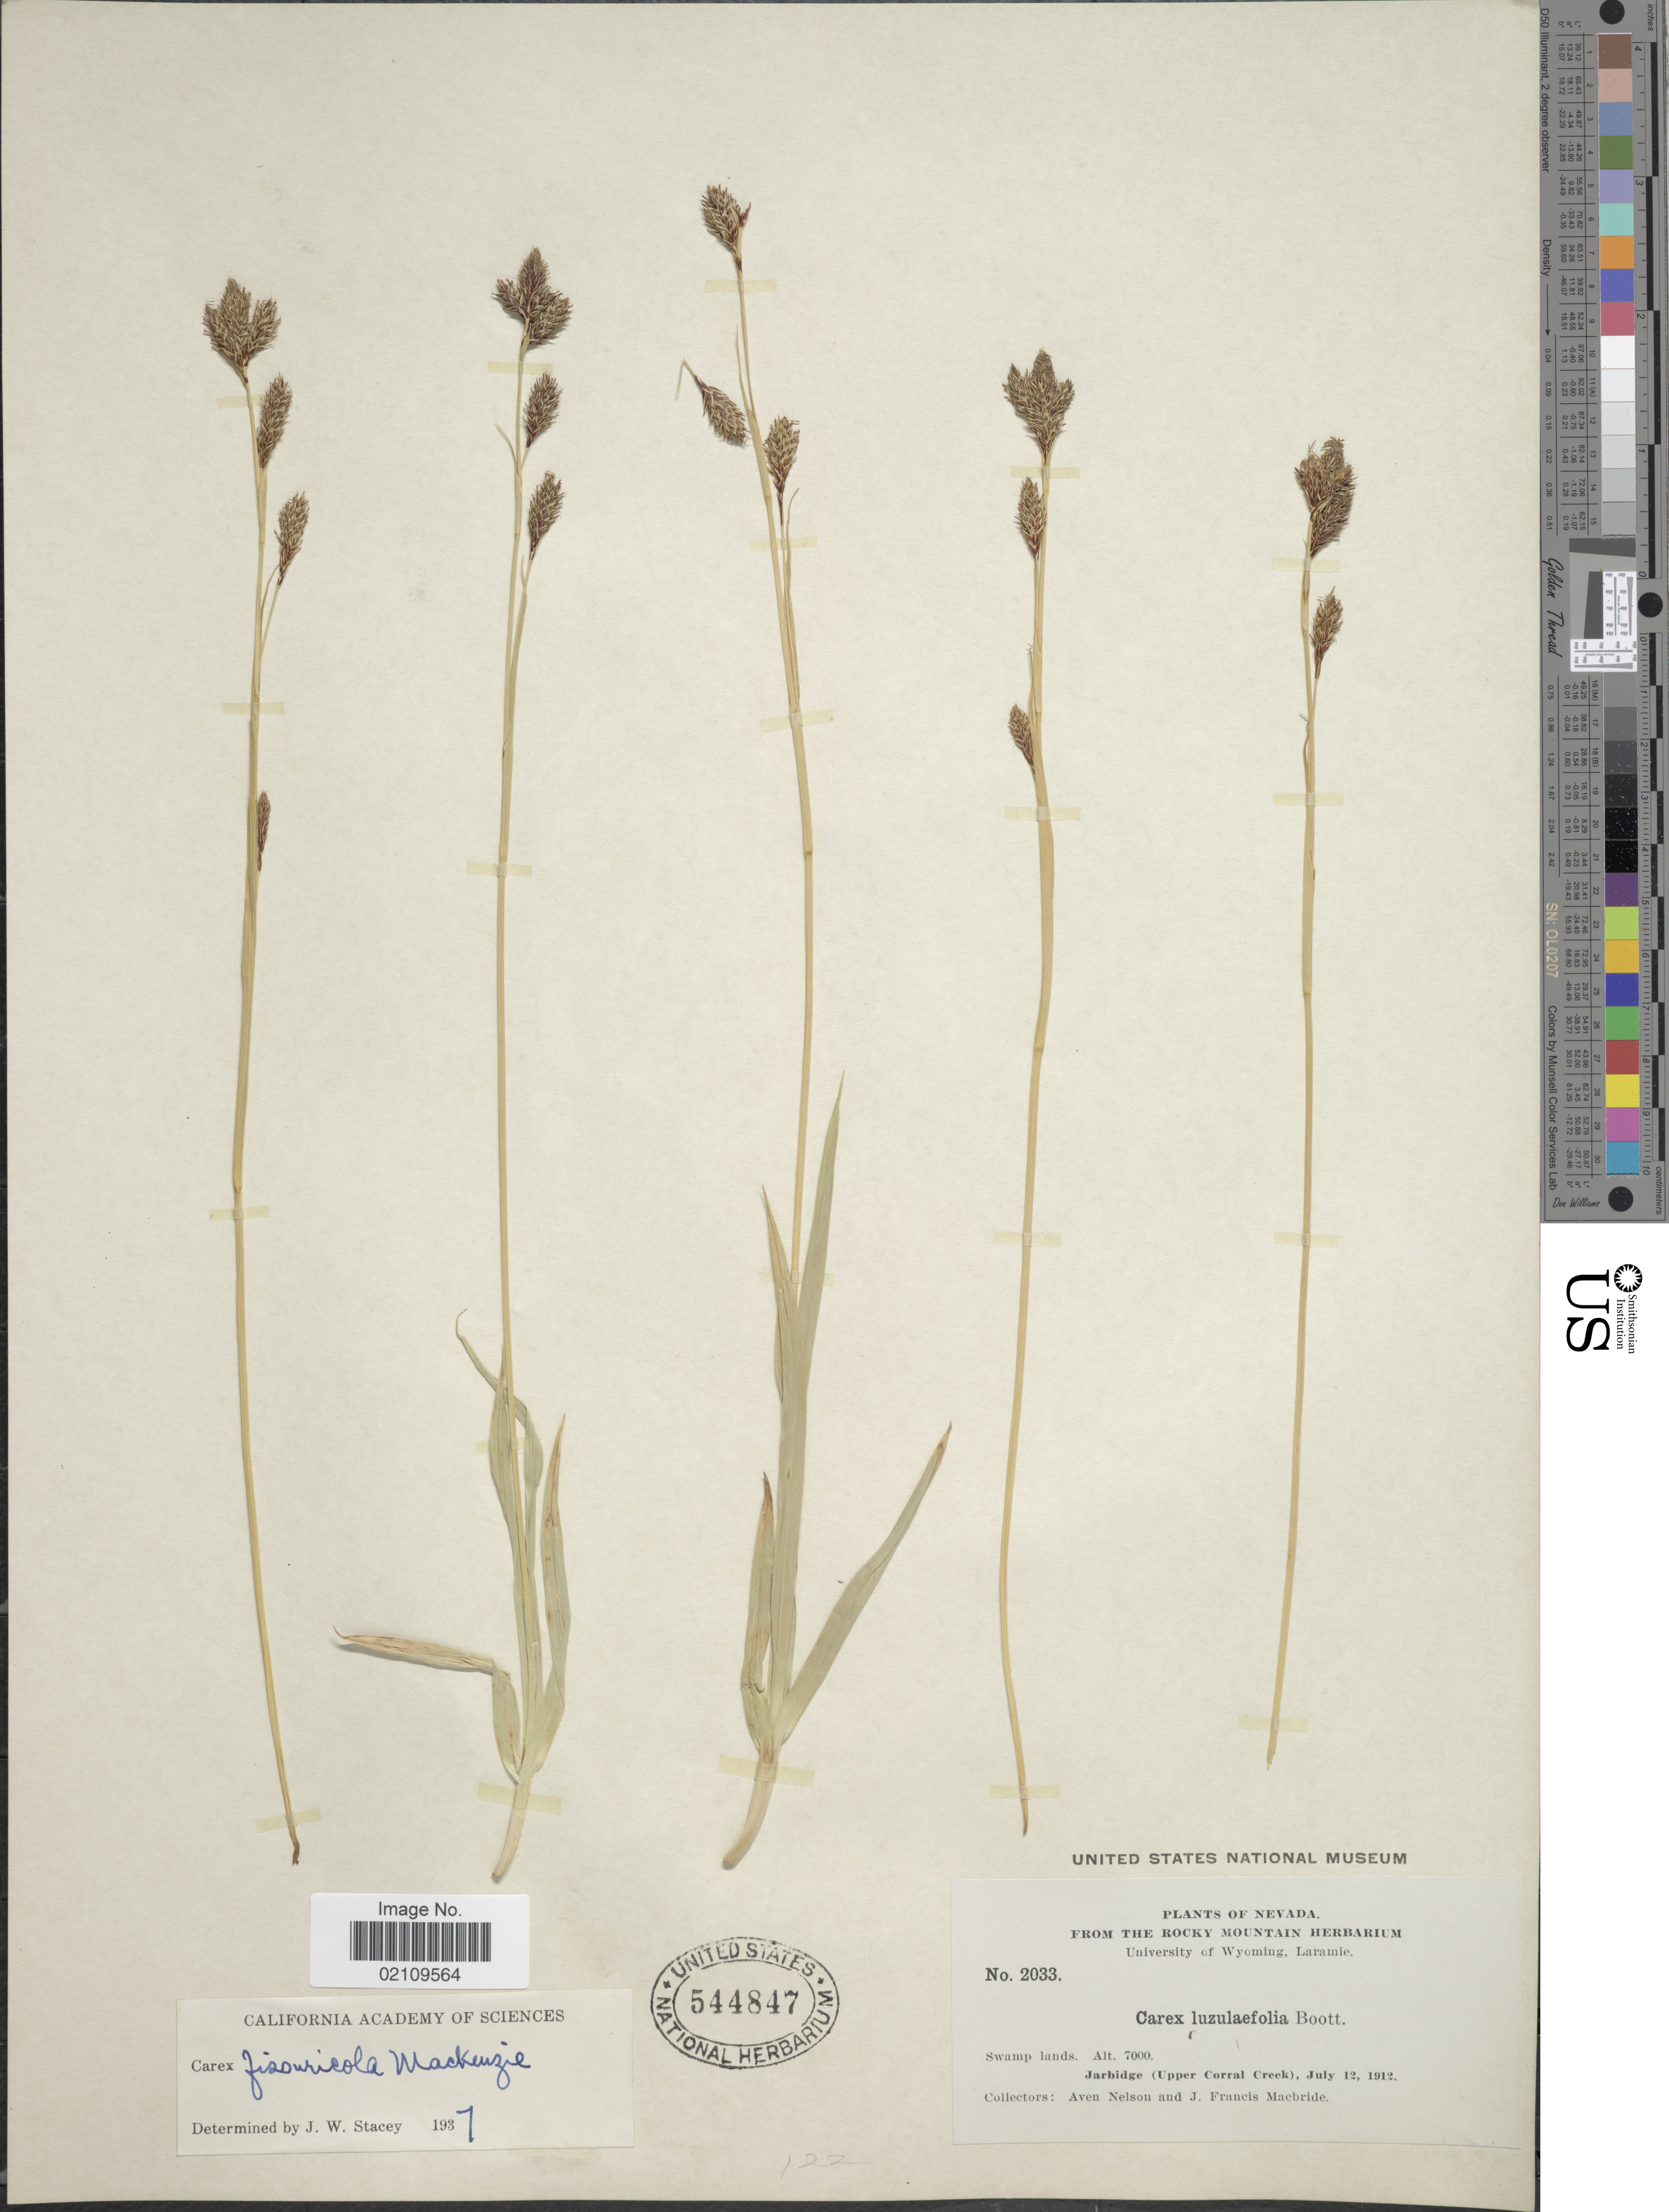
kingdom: Plantae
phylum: Tracheophyta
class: Liliopsida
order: Poales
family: Cyperaceae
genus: Carex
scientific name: Carex fissuricola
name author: Mack.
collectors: A. Nelson & J. F. Macbride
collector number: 2033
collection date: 1912-07-12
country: United States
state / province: Nevada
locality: Swamp lands, Jarbidge (Upper Corral Creek)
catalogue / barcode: US 544847